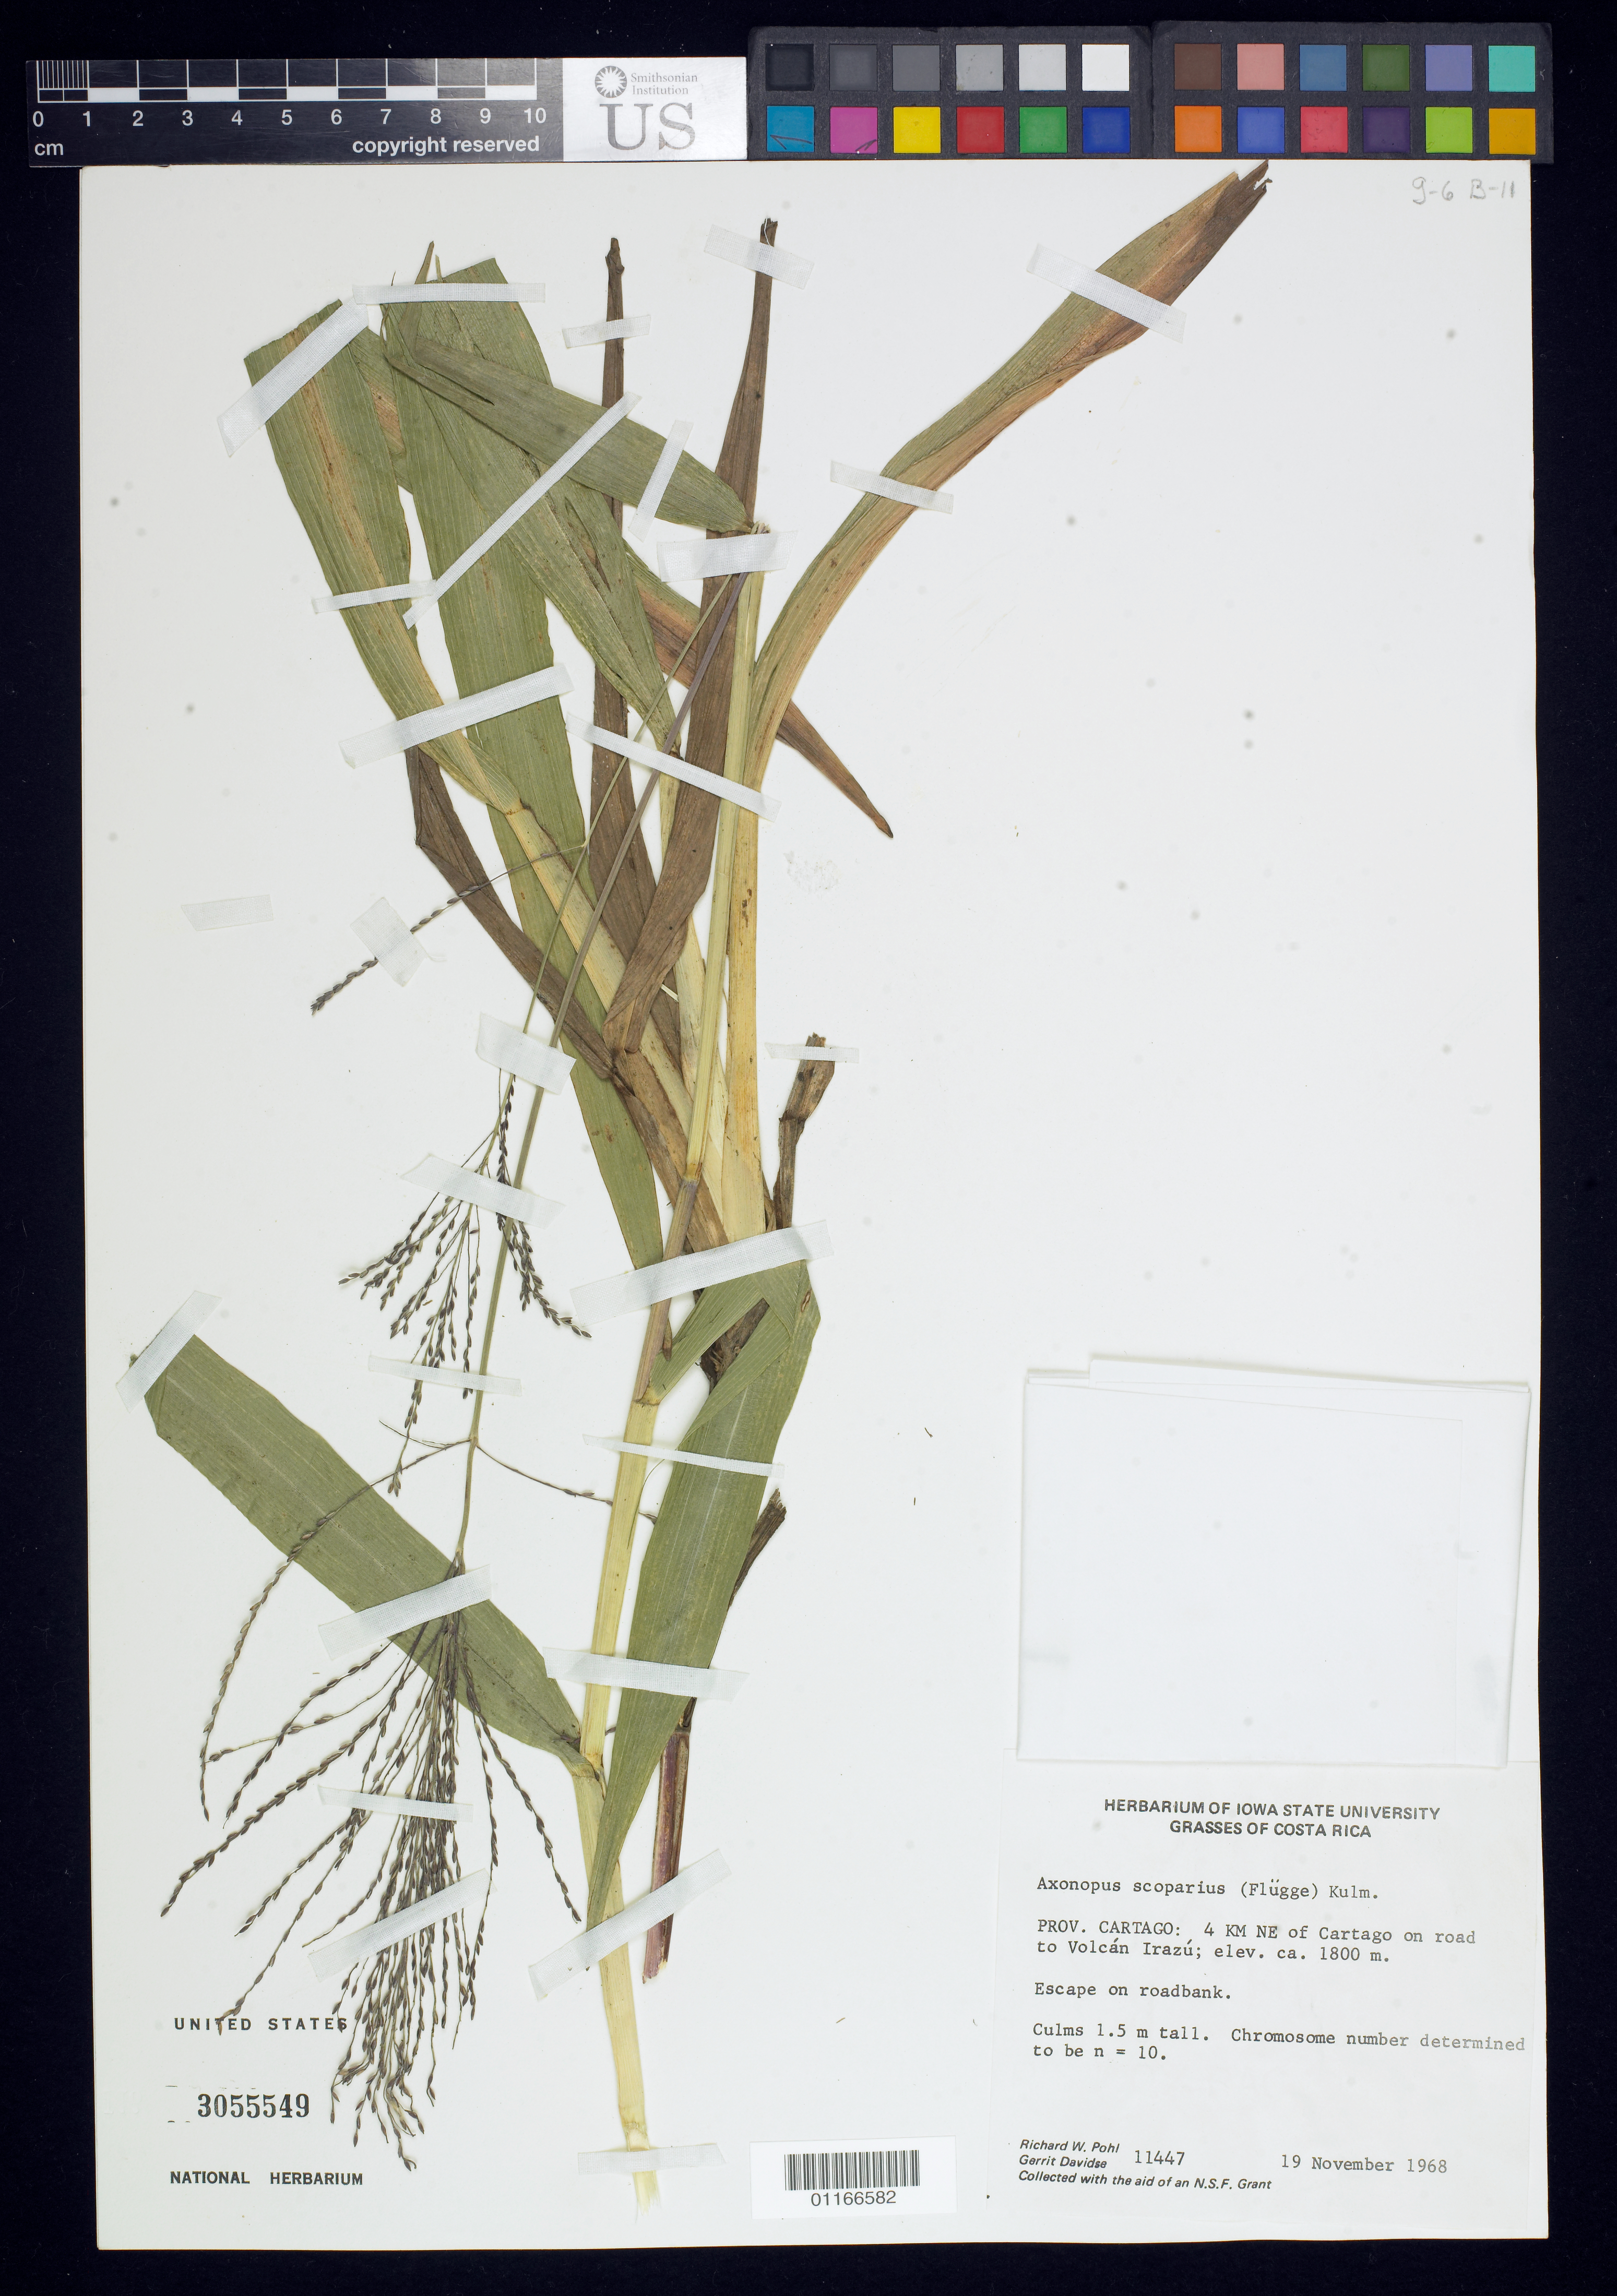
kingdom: Plantae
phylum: Tracheophyta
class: Liliopsida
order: Poales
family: Poaceae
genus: Axonopus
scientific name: Axonopus scoparius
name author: (Flüggé) Kuhlm.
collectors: R. W. Pohl & G. Davidse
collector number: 11447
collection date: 1968-11-19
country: Costa Rica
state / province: Cartago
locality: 4 km NE of Cartago on road to Volcan Irazu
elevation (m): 1800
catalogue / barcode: US 3055549